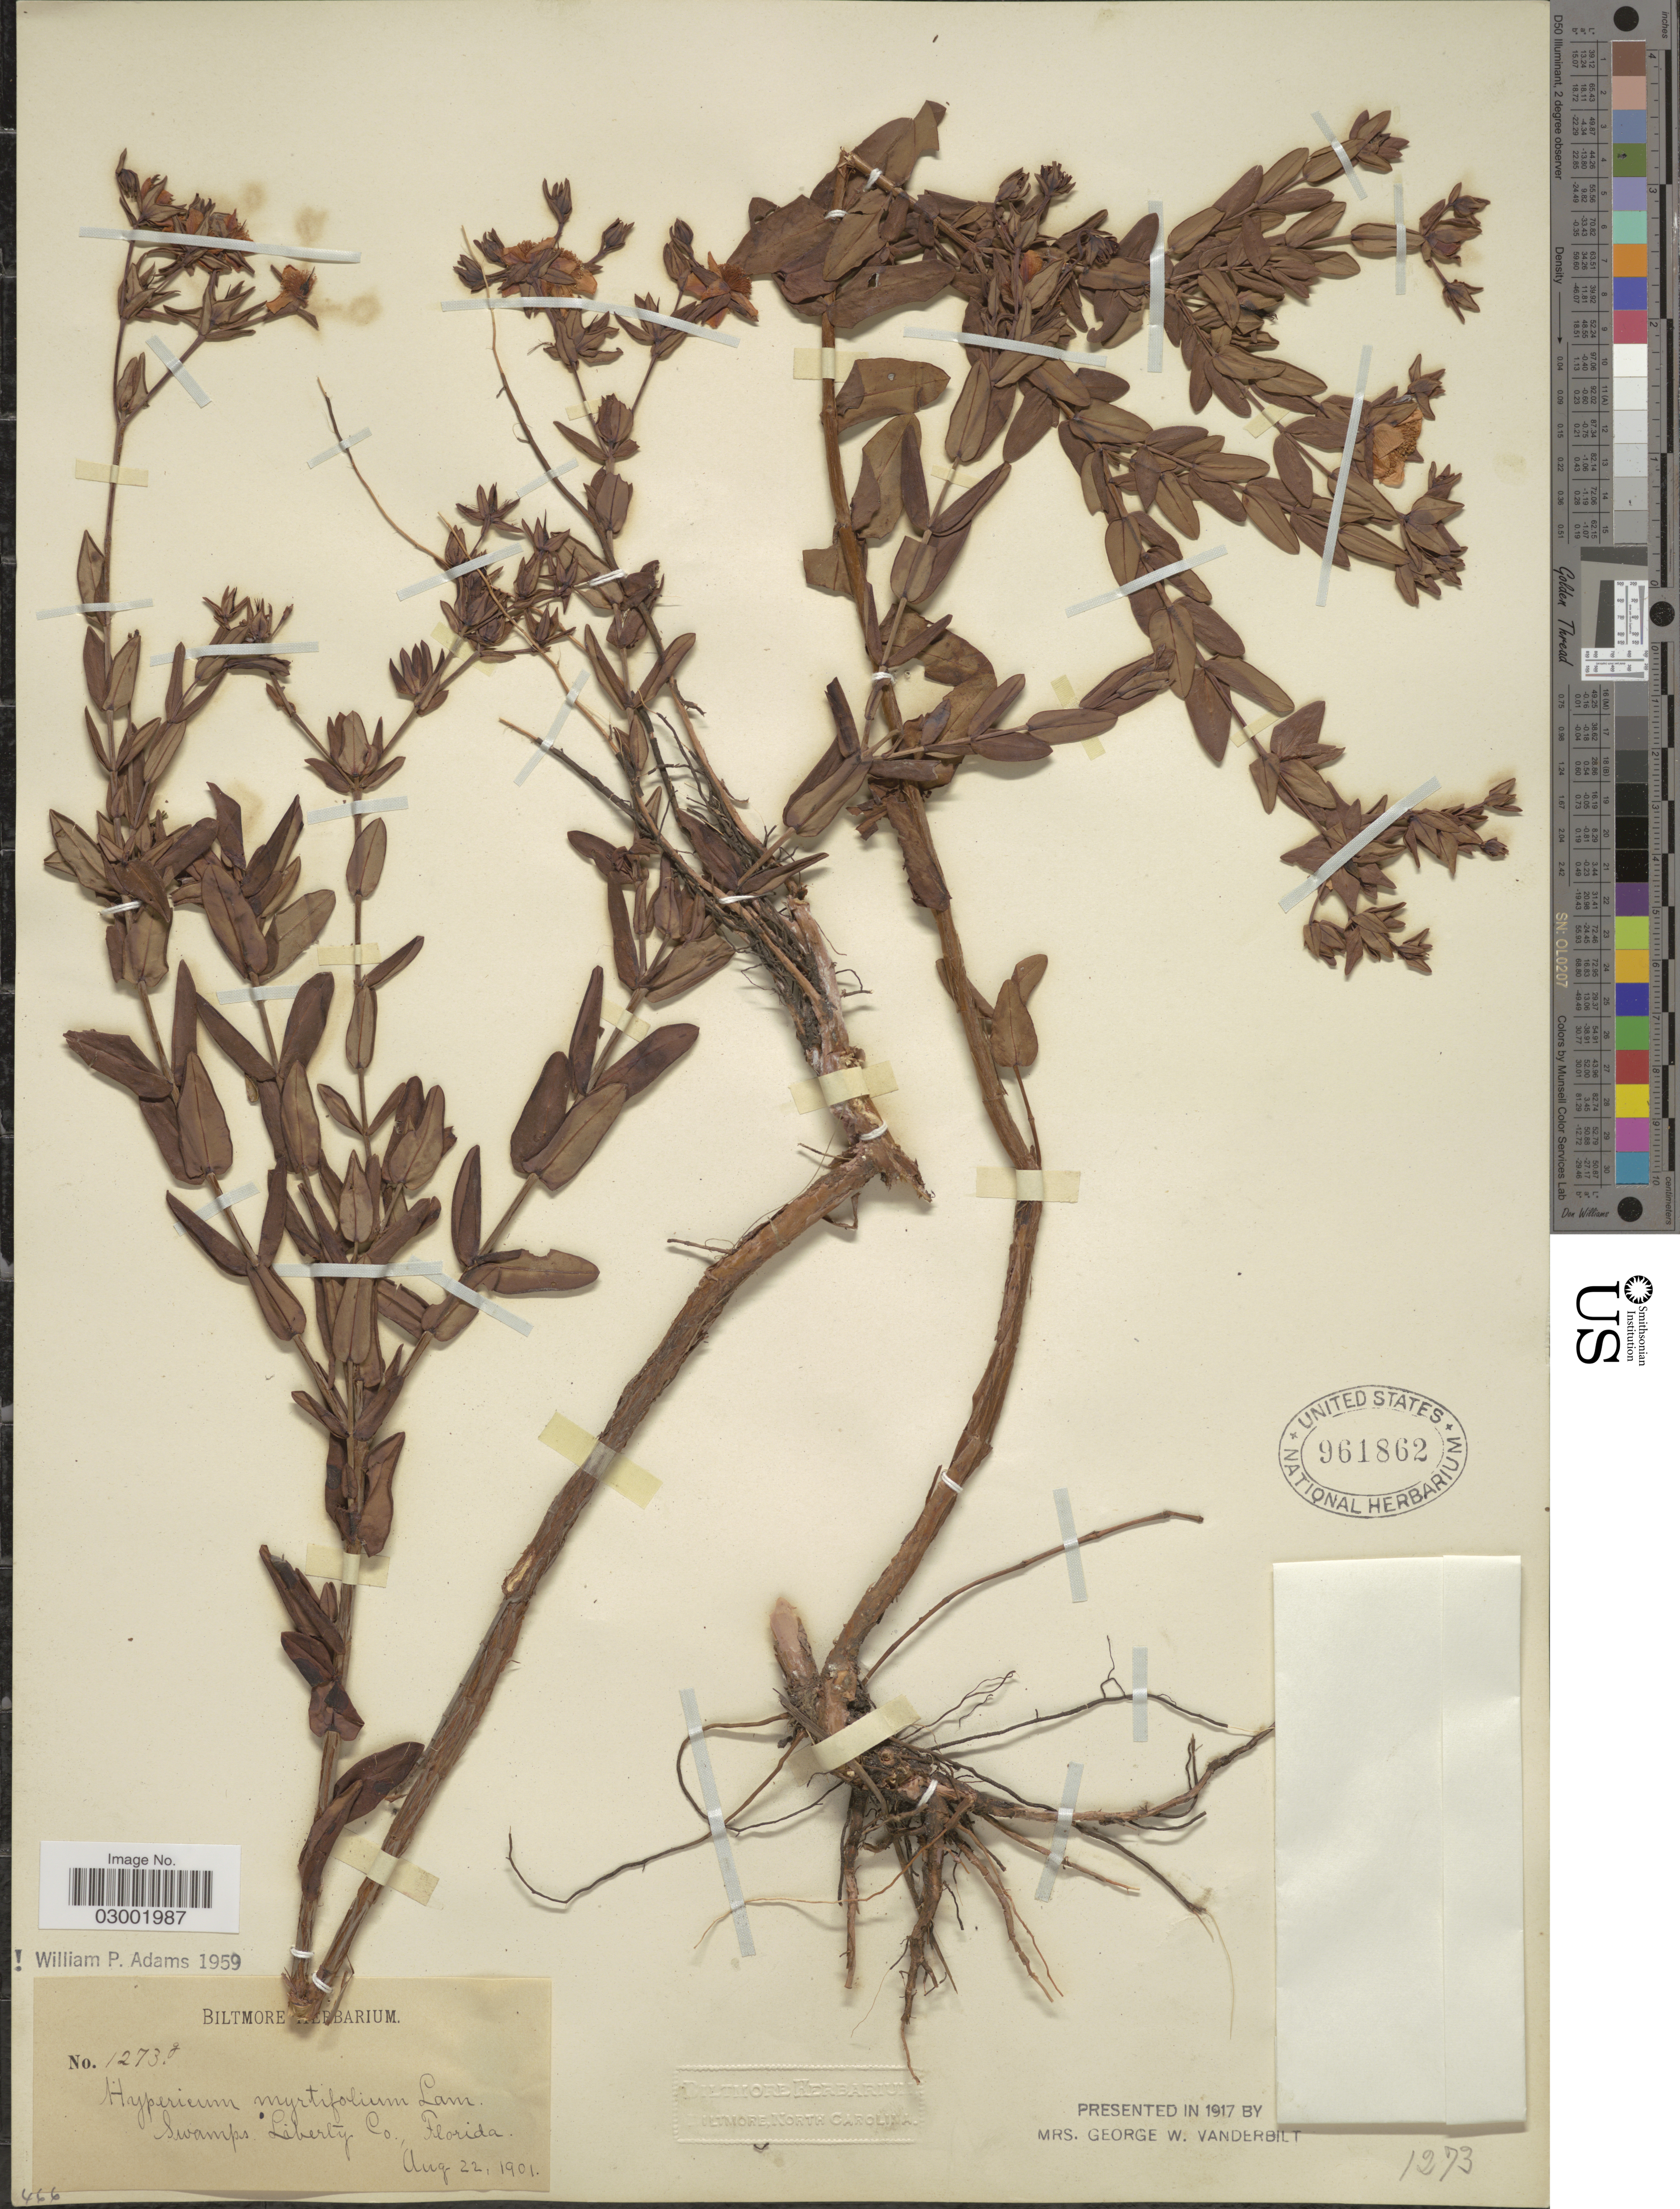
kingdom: Plantae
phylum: Tracheophyta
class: Magnoliopsida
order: Malpighiales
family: Hypericaceae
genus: Hypericum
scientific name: Hypericum myrtifolium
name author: Lam.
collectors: ex herb. Biltmore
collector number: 1273g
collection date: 1901-08-22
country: United States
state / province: Florida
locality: Liberty Co.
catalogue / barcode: US 961862